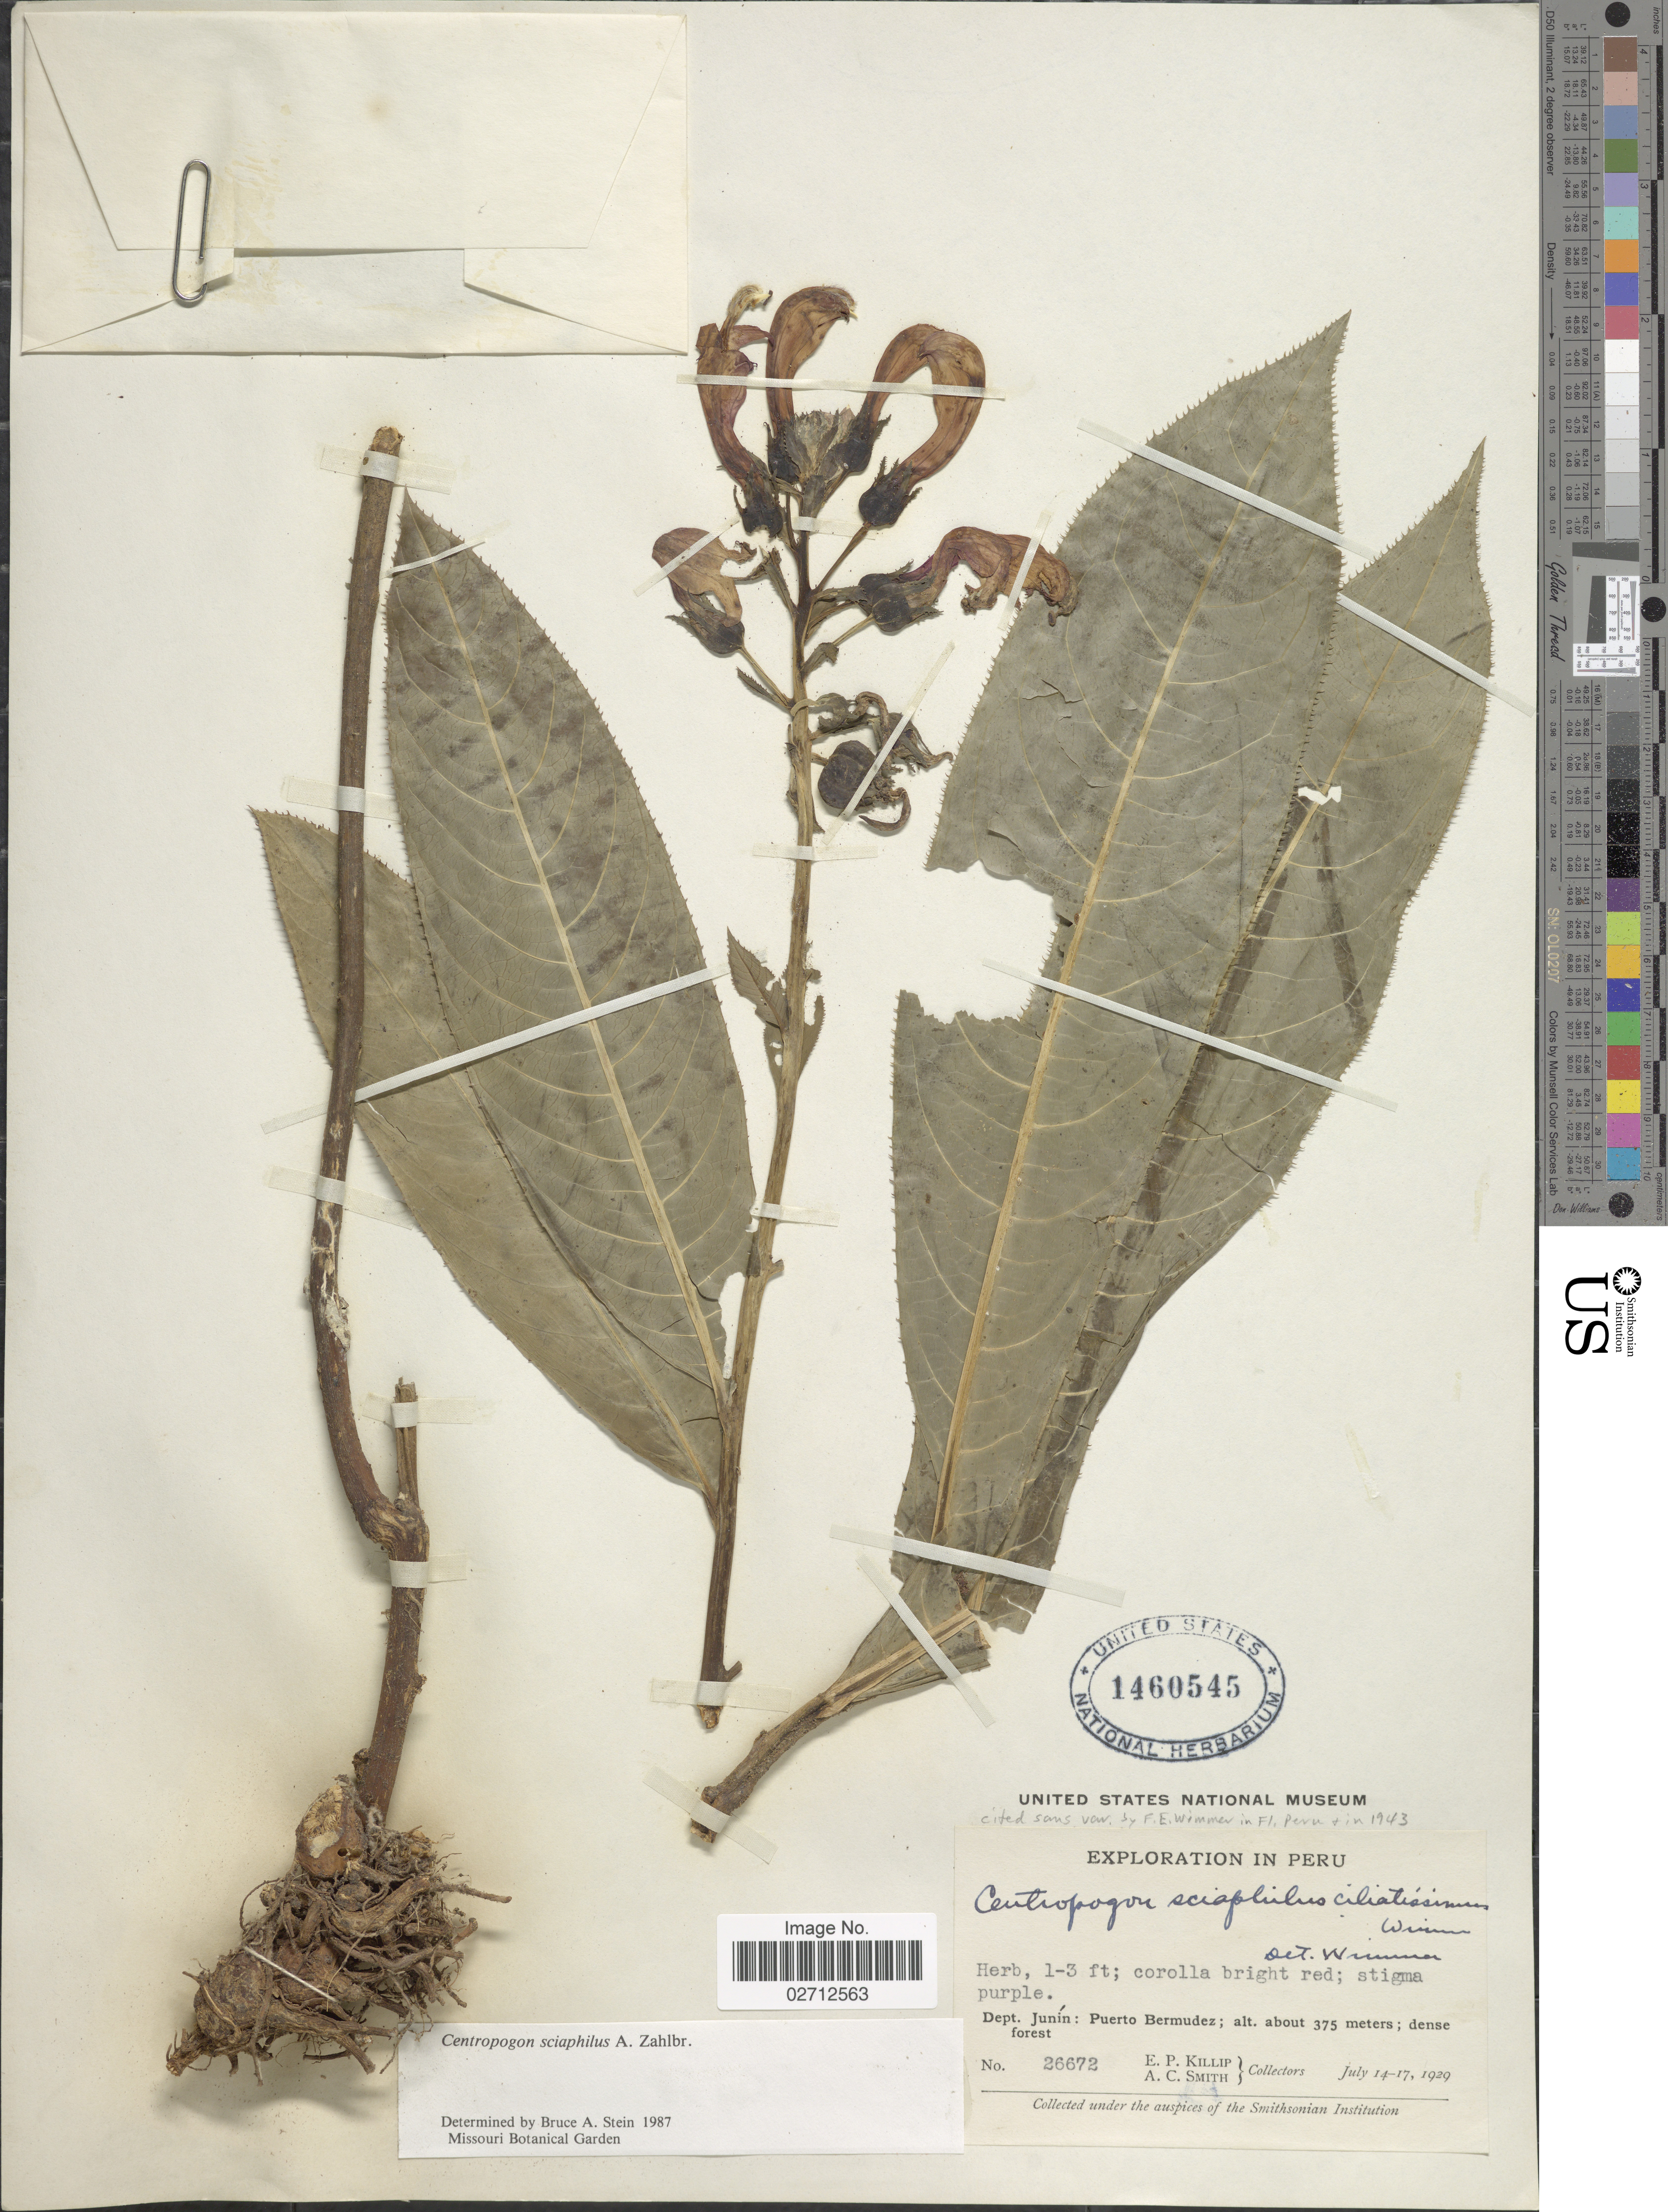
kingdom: Plantae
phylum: Tracheophyta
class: Magnoliopsida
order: Asterales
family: Campanulaceae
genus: Centropogon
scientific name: Centropogon sciaphilus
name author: Zahlbr.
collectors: E. P. Killip & A. C. Smith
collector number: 26672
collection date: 1929-07-14/1929-07-17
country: Peru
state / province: Junín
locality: Dept. Junín: Puerto Bermudez; dense forest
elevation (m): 375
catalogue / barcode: US 1460545